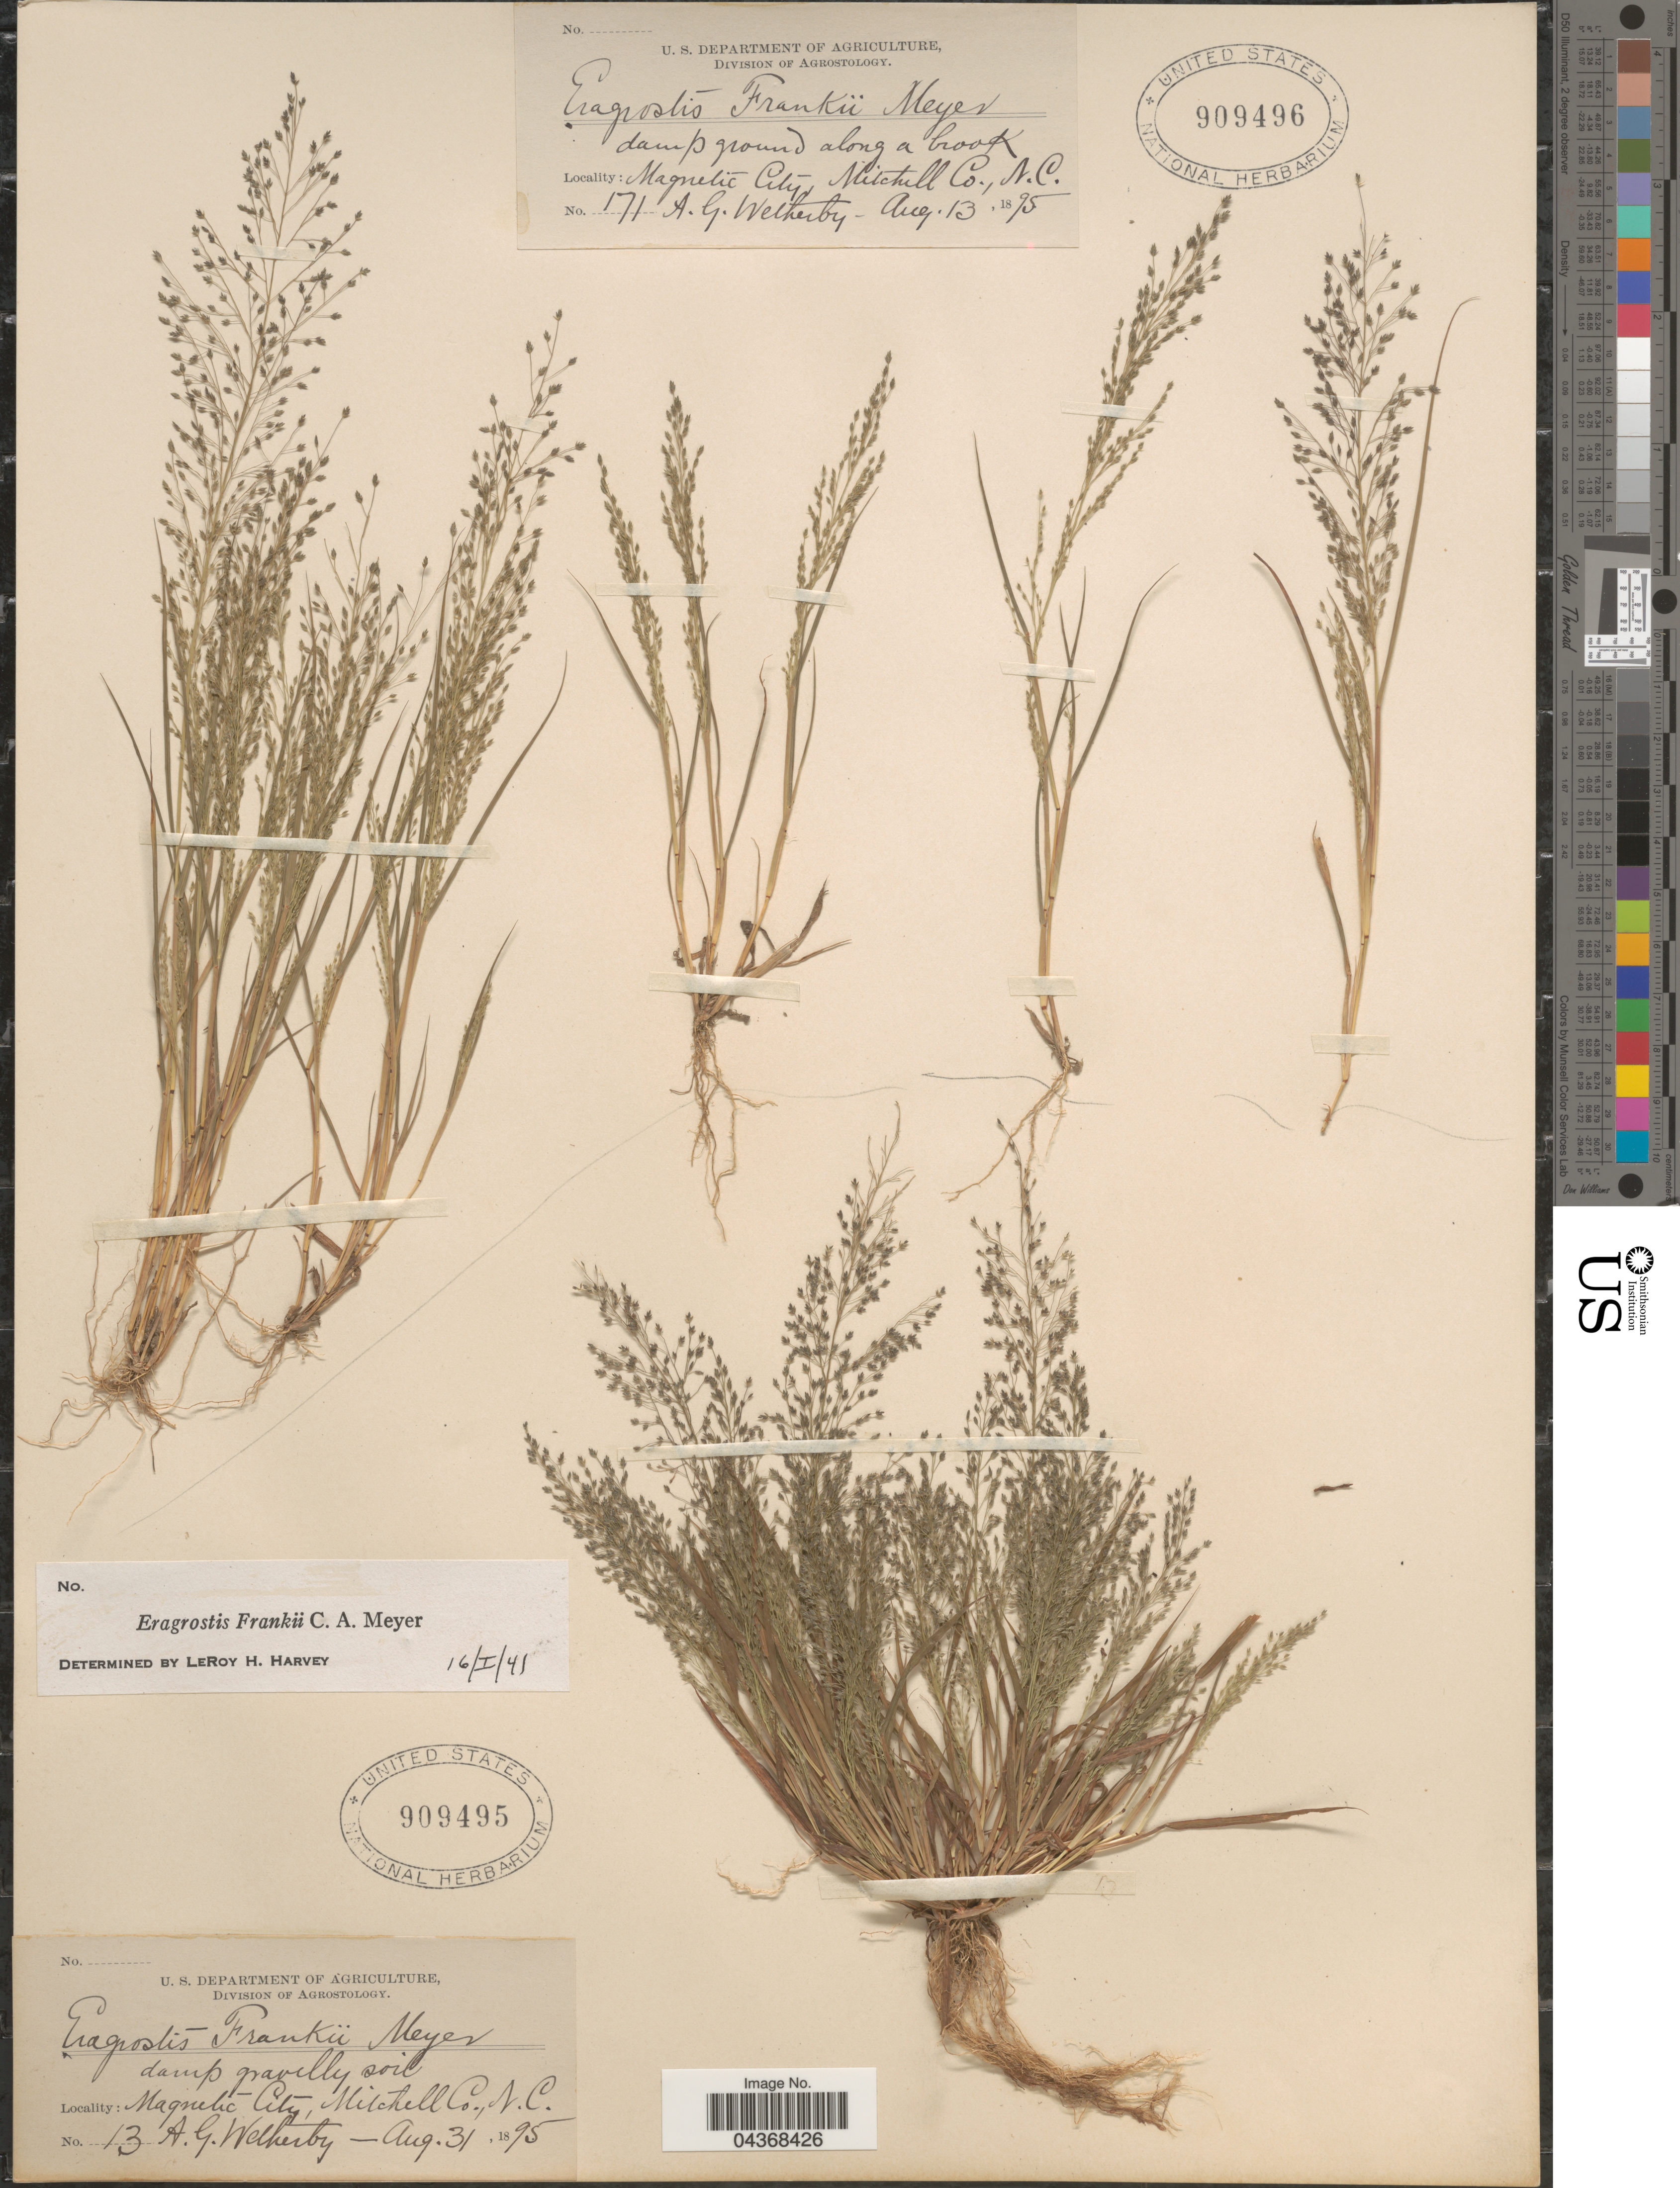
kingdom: Plantae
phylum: Tracheophyta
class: Liliopsida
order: Poales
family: Poaceae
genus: Eragrostis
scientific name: Eragrostis frankii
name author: C.A. Mey. ex Steud.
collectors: A. Wetherby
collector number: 13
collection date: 1895-08-31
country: United States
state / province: North Carolina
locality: Magnetic City, Mitchell Co.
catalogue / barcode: US 909495